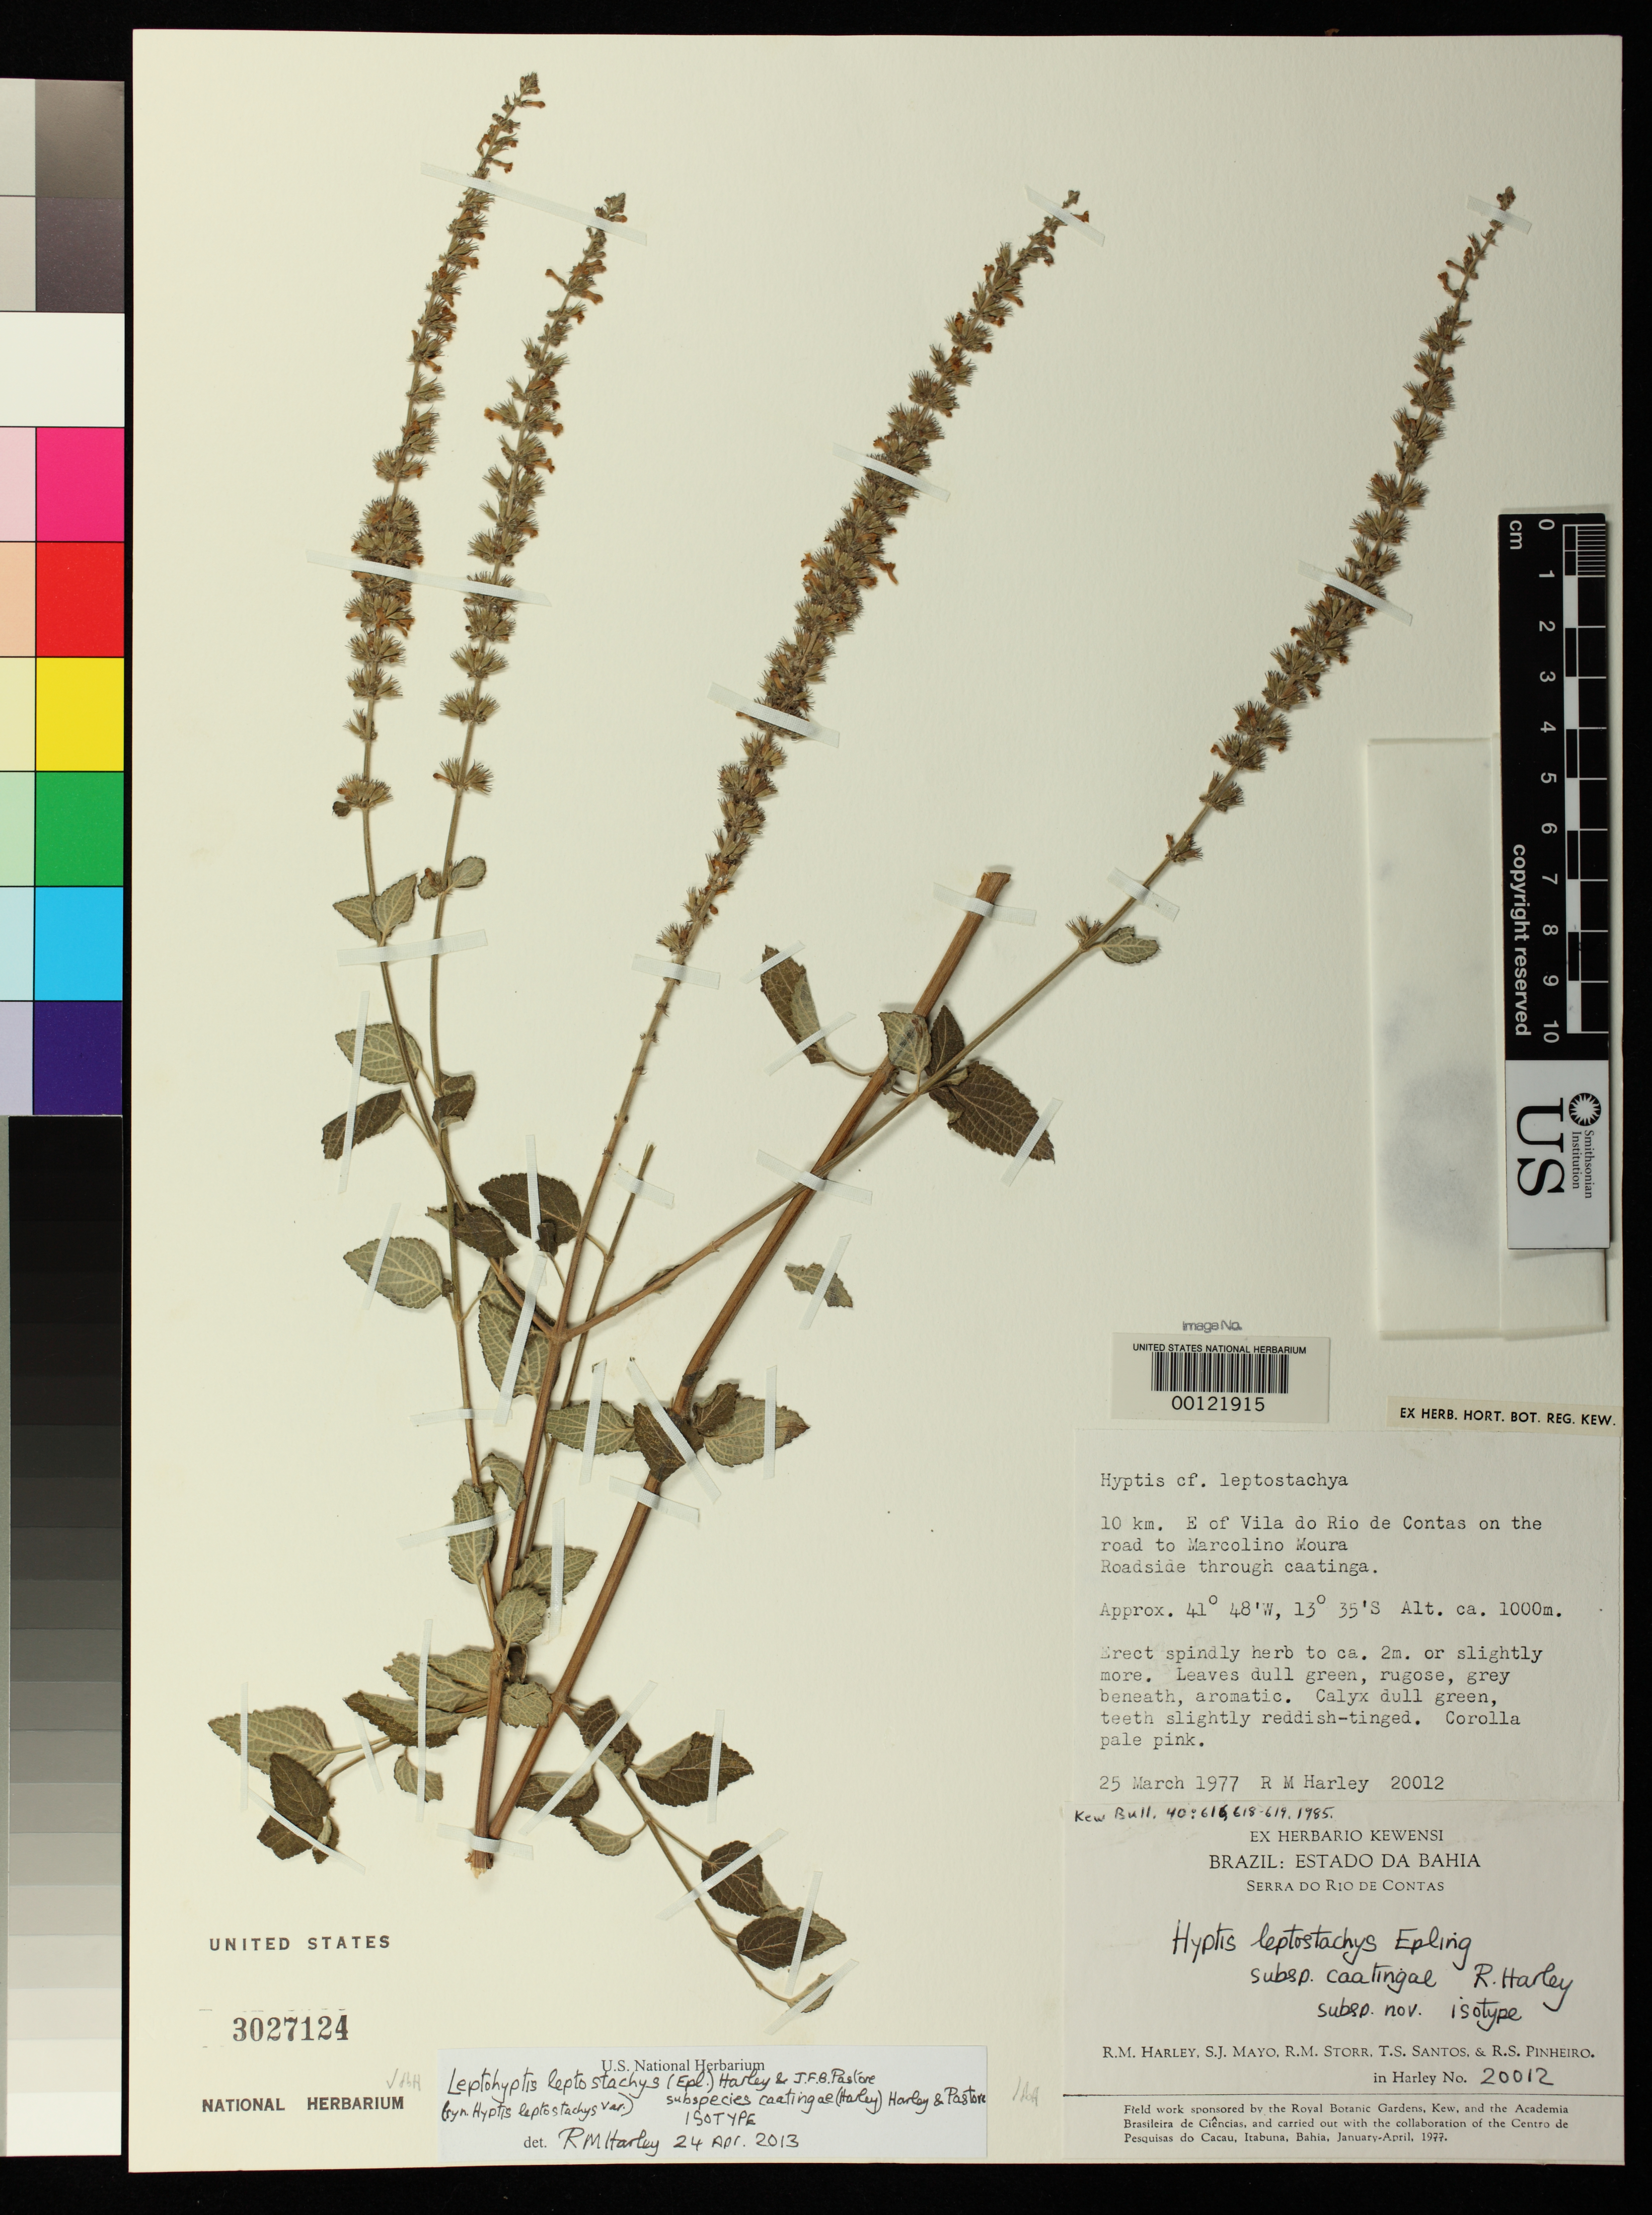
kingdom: Plantae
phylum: Tracheophyta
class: Magnoliopsida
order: Lamiales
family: Lamiaceae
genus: Hyptis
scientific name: Hyptis leptostachys subsp. caatingae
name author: Harley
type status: Isotype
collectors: R. M. Harley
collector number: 20012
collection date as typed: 25 Mar 1977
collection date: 1977-03-25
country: Brazil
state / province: Bahia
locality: Serra do Rio de Contas, 10km E of Vilado rio de Contas, on road to Marcolino Moura.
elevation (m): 1000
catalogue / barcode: US 3027124